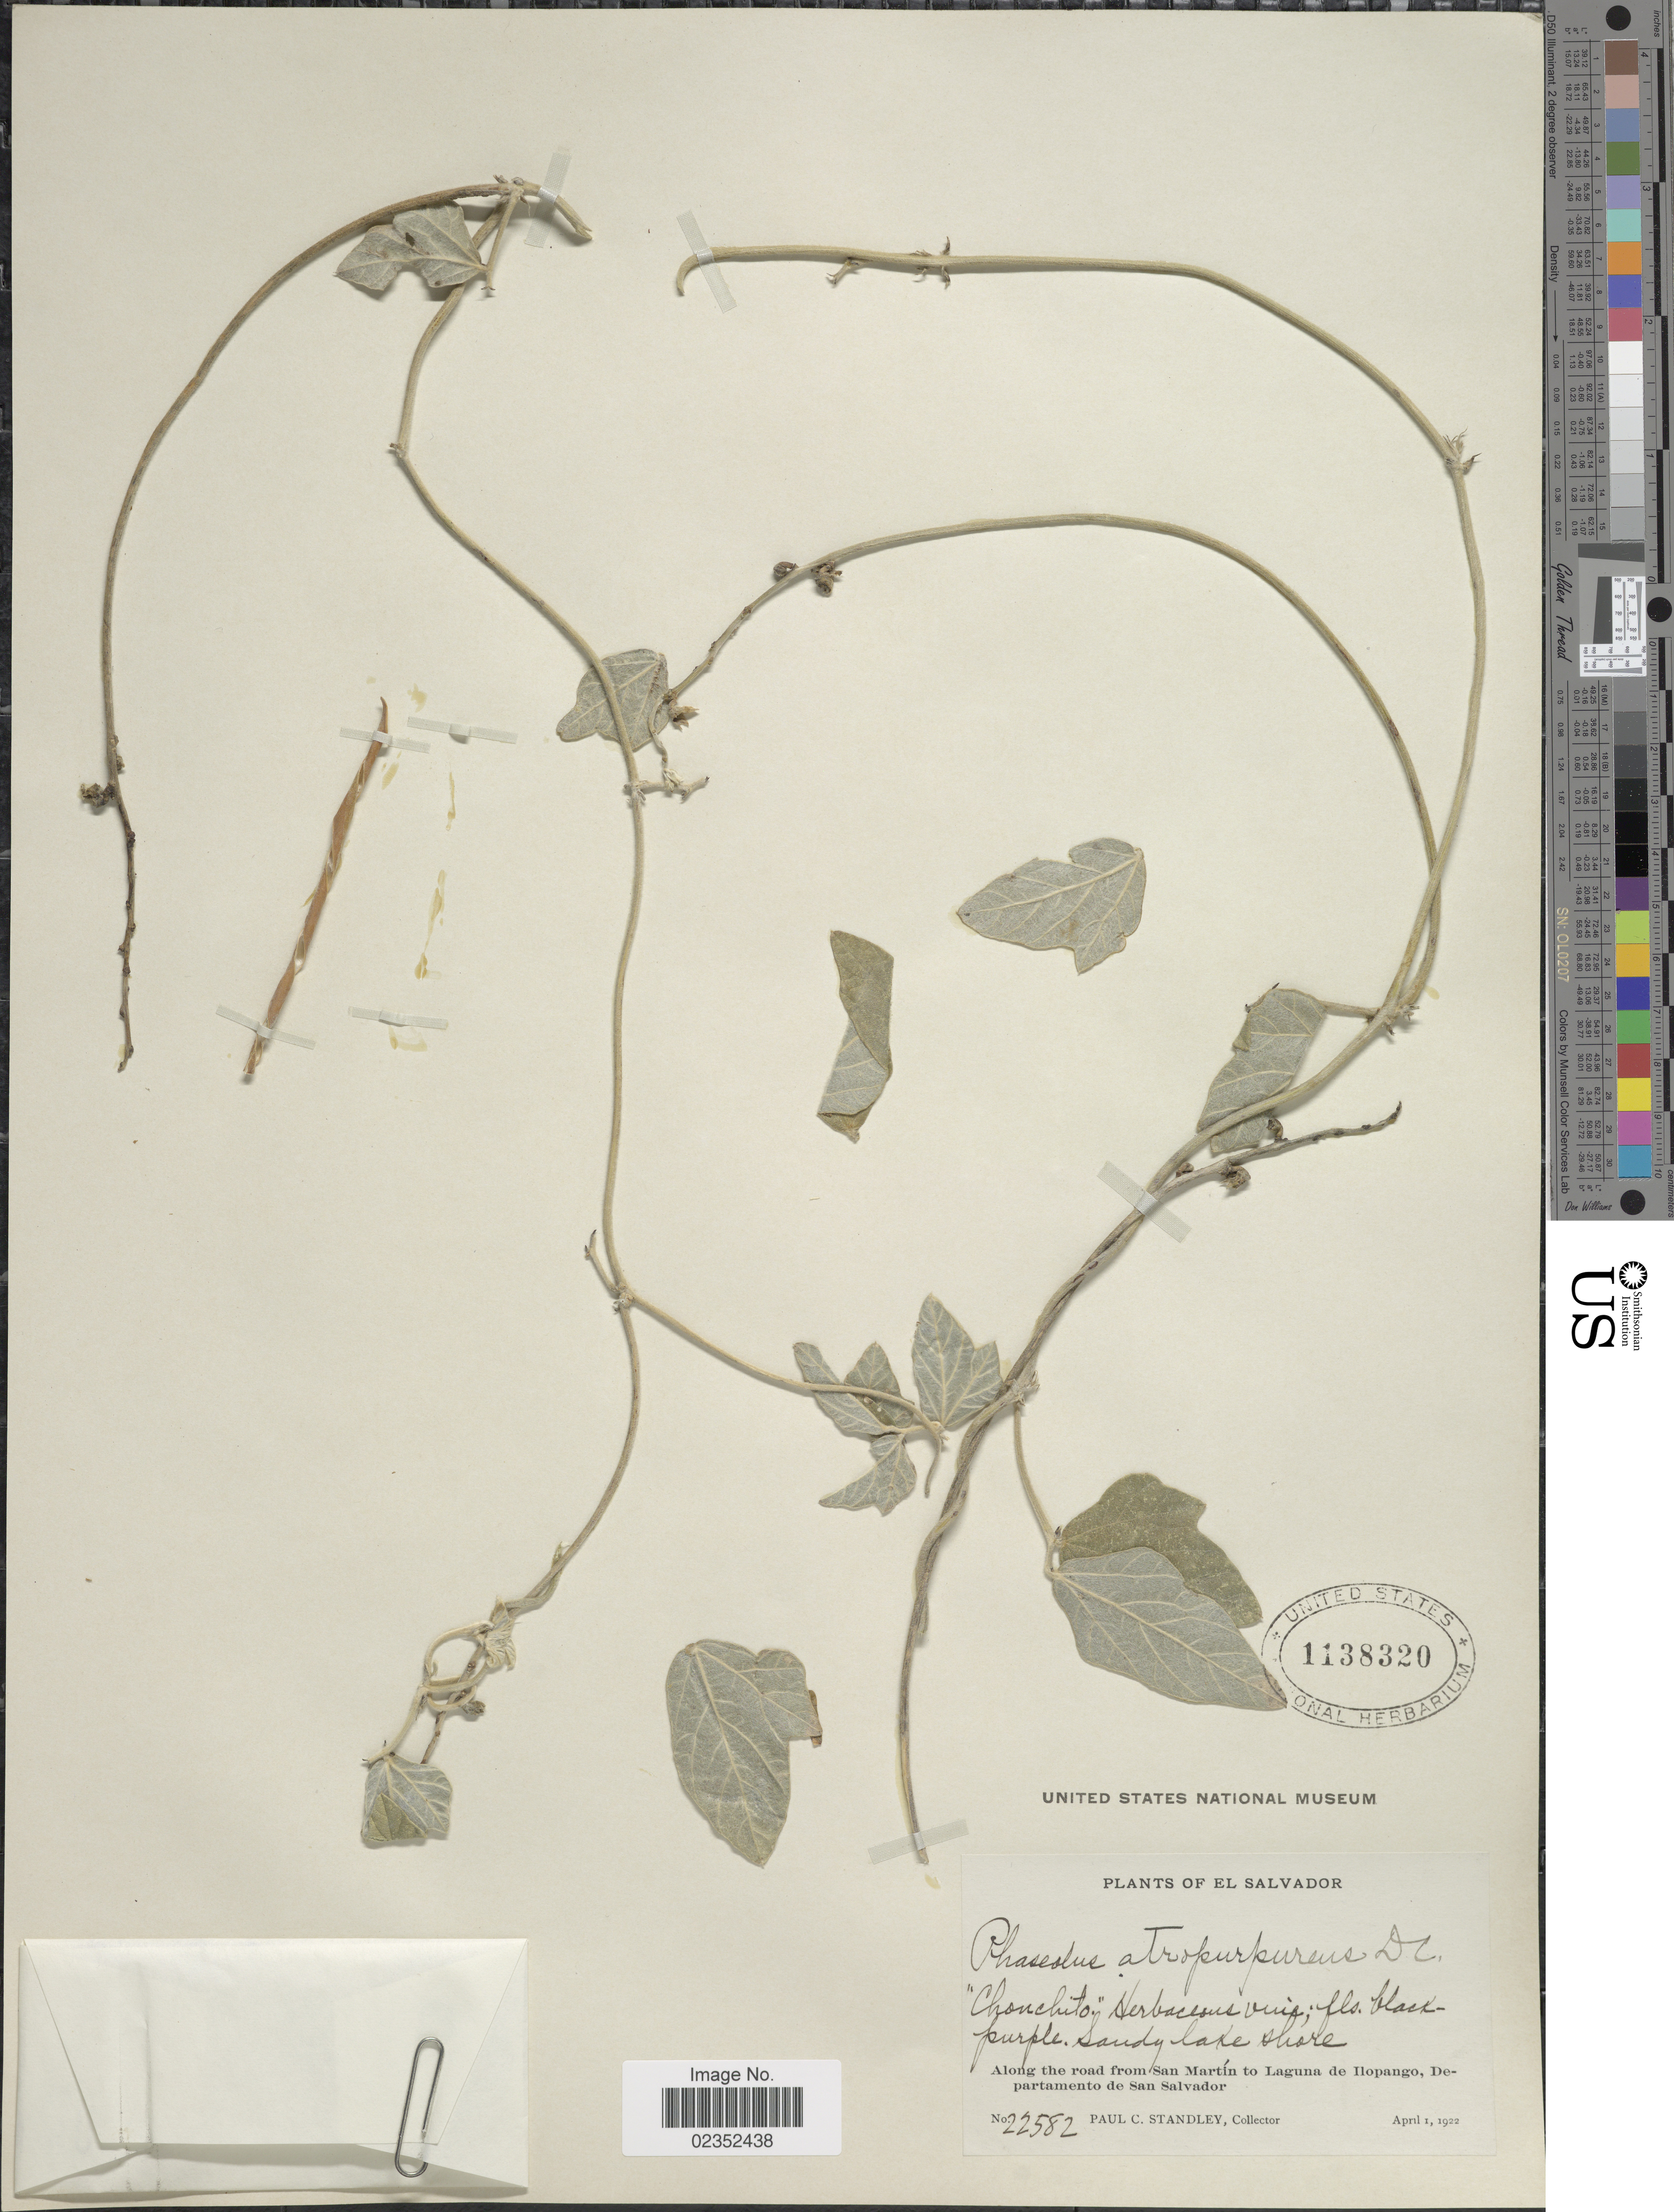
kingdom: Plantae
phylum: Tracheophyta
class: Magnoliopsida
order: Fabales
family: Fabaceae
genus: Macroptilium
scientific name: Macroptilium atropurpureum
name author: (DC.) Urb.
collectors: P. C. Standley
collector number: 22582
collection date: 1922-04-01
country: El Salvador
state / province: San Salvador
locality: Chonchito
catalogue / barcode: US 1138320